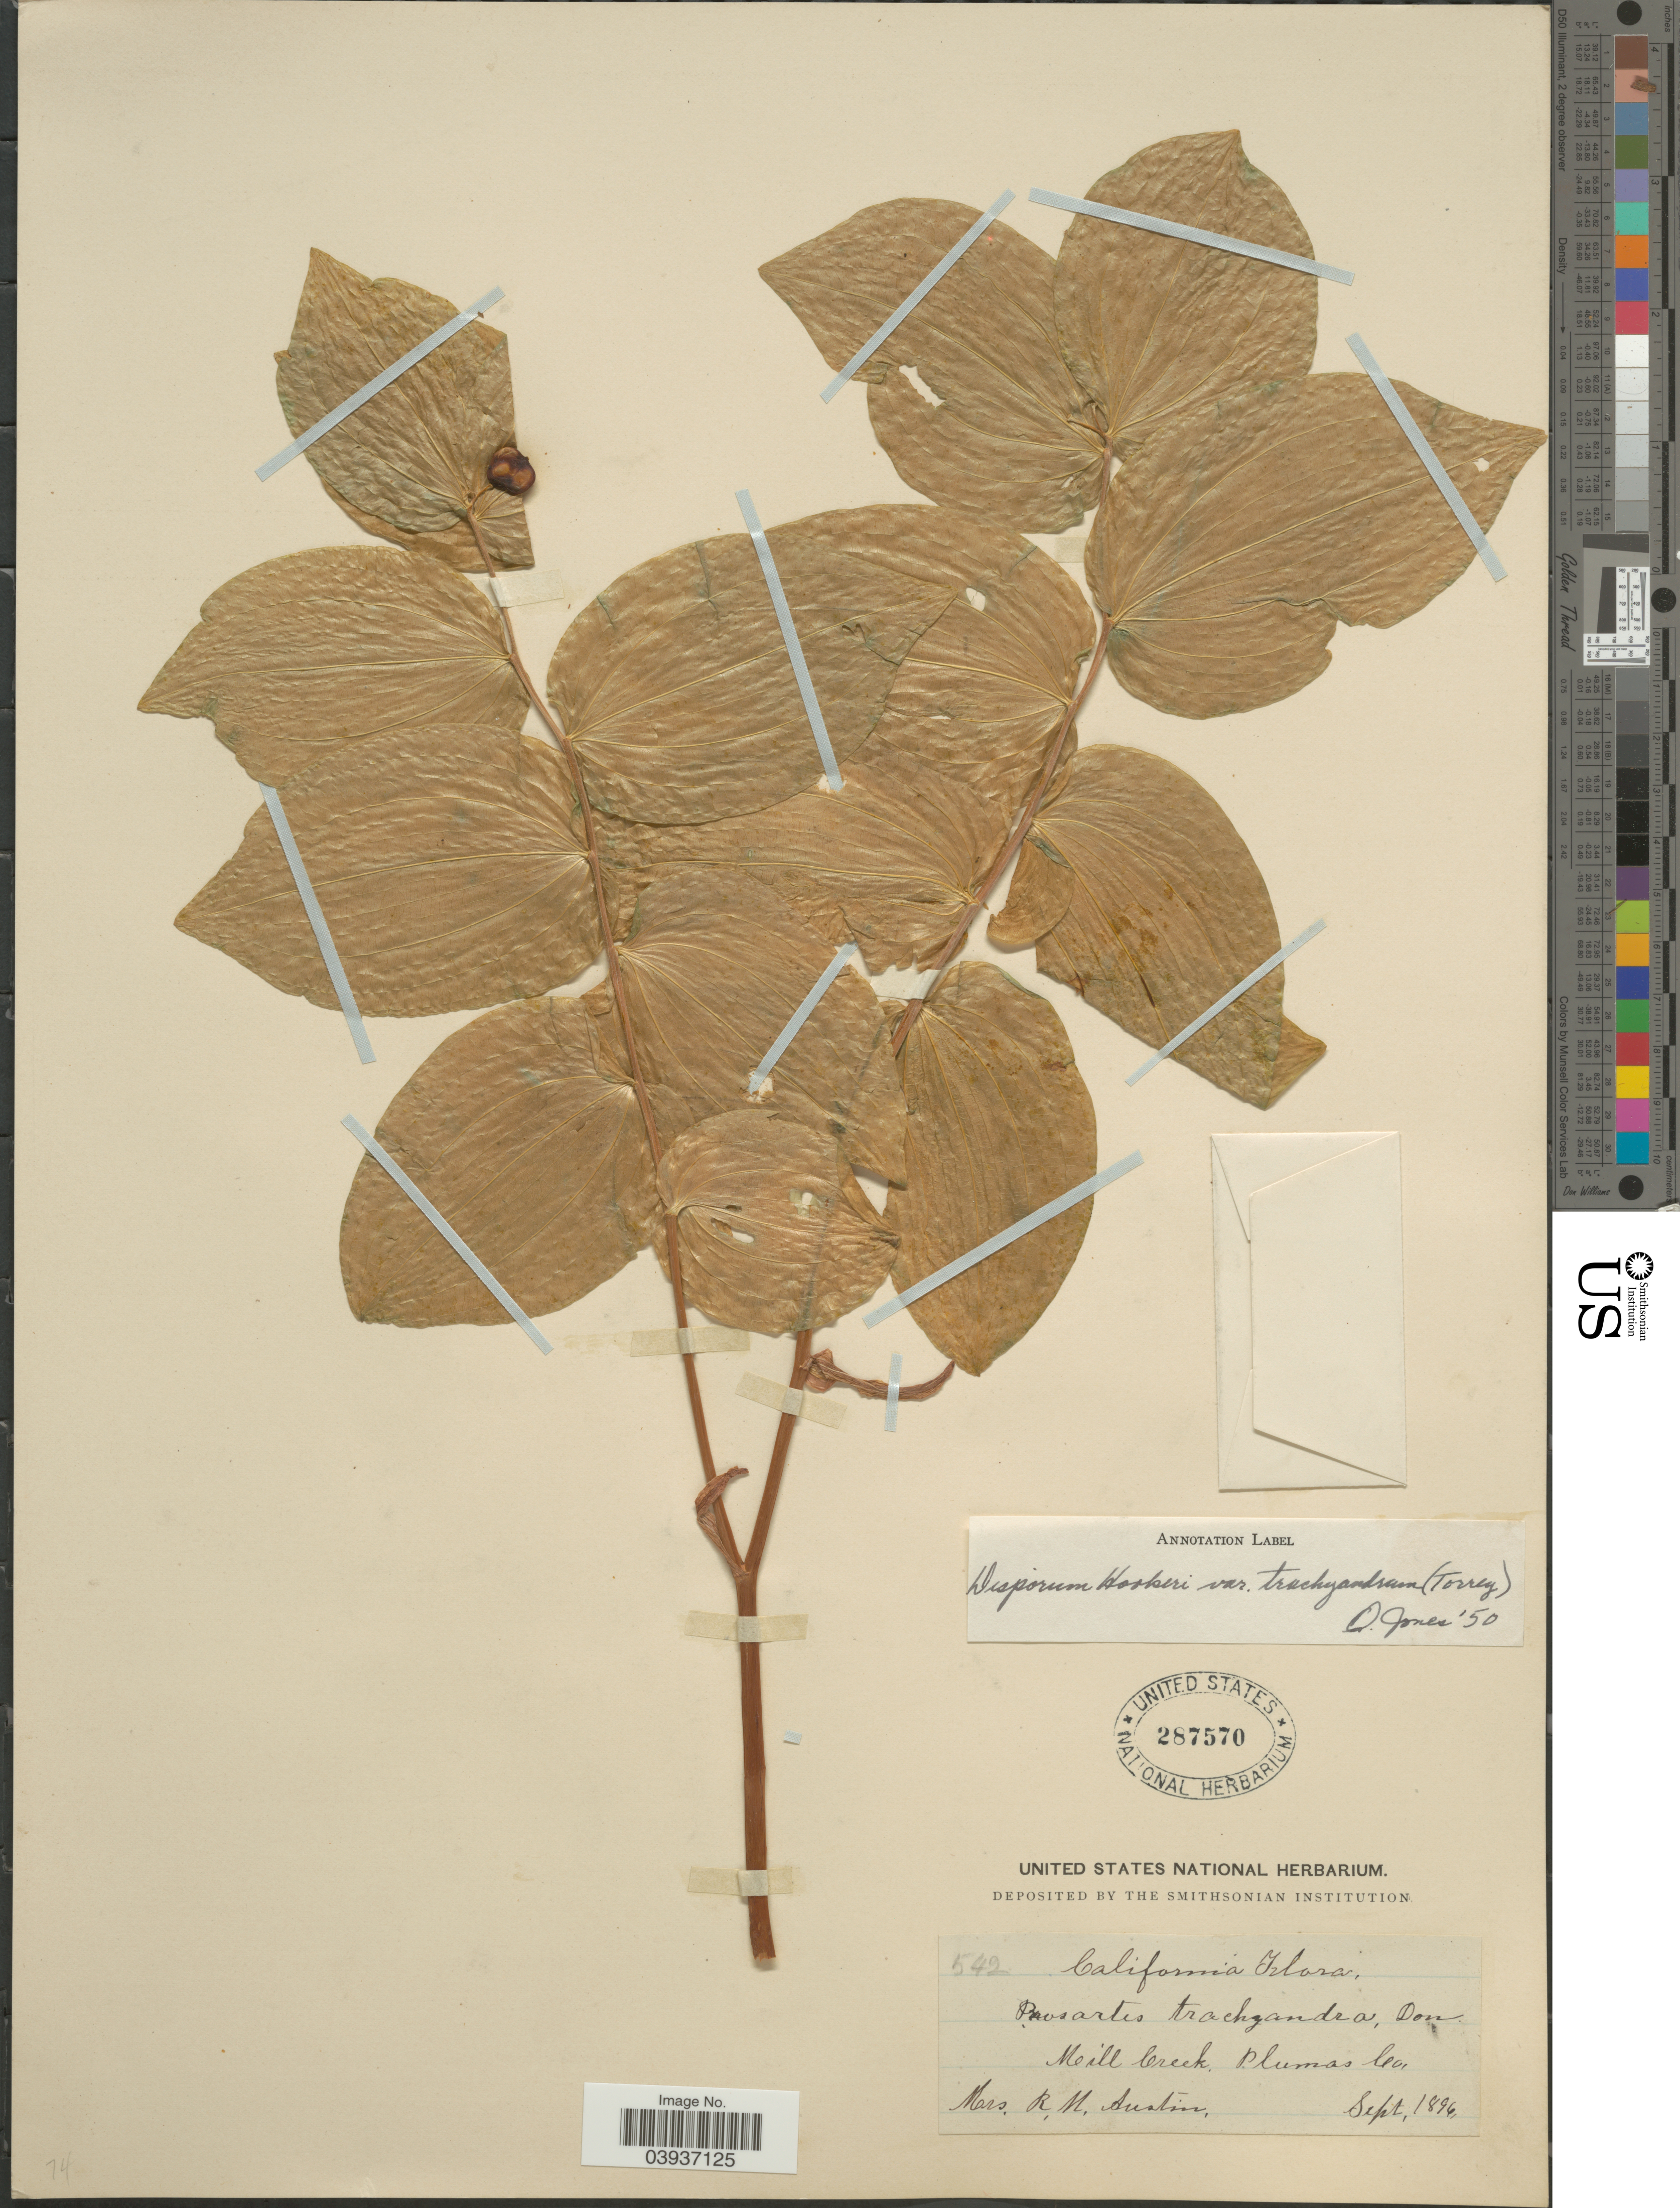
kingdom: Plantae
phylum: Tracheophyta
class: Liliopsida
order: Liliales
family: Colchicaceae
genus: Disporum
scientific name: Disporum hookeri var. trachyandrum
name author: (Torr.) Q. Jones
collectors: R. Austin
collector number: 542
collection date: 1896-09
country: United States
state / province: California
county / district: Plumas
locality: Mill Creek, Plumas Co.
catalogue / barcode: US 287570